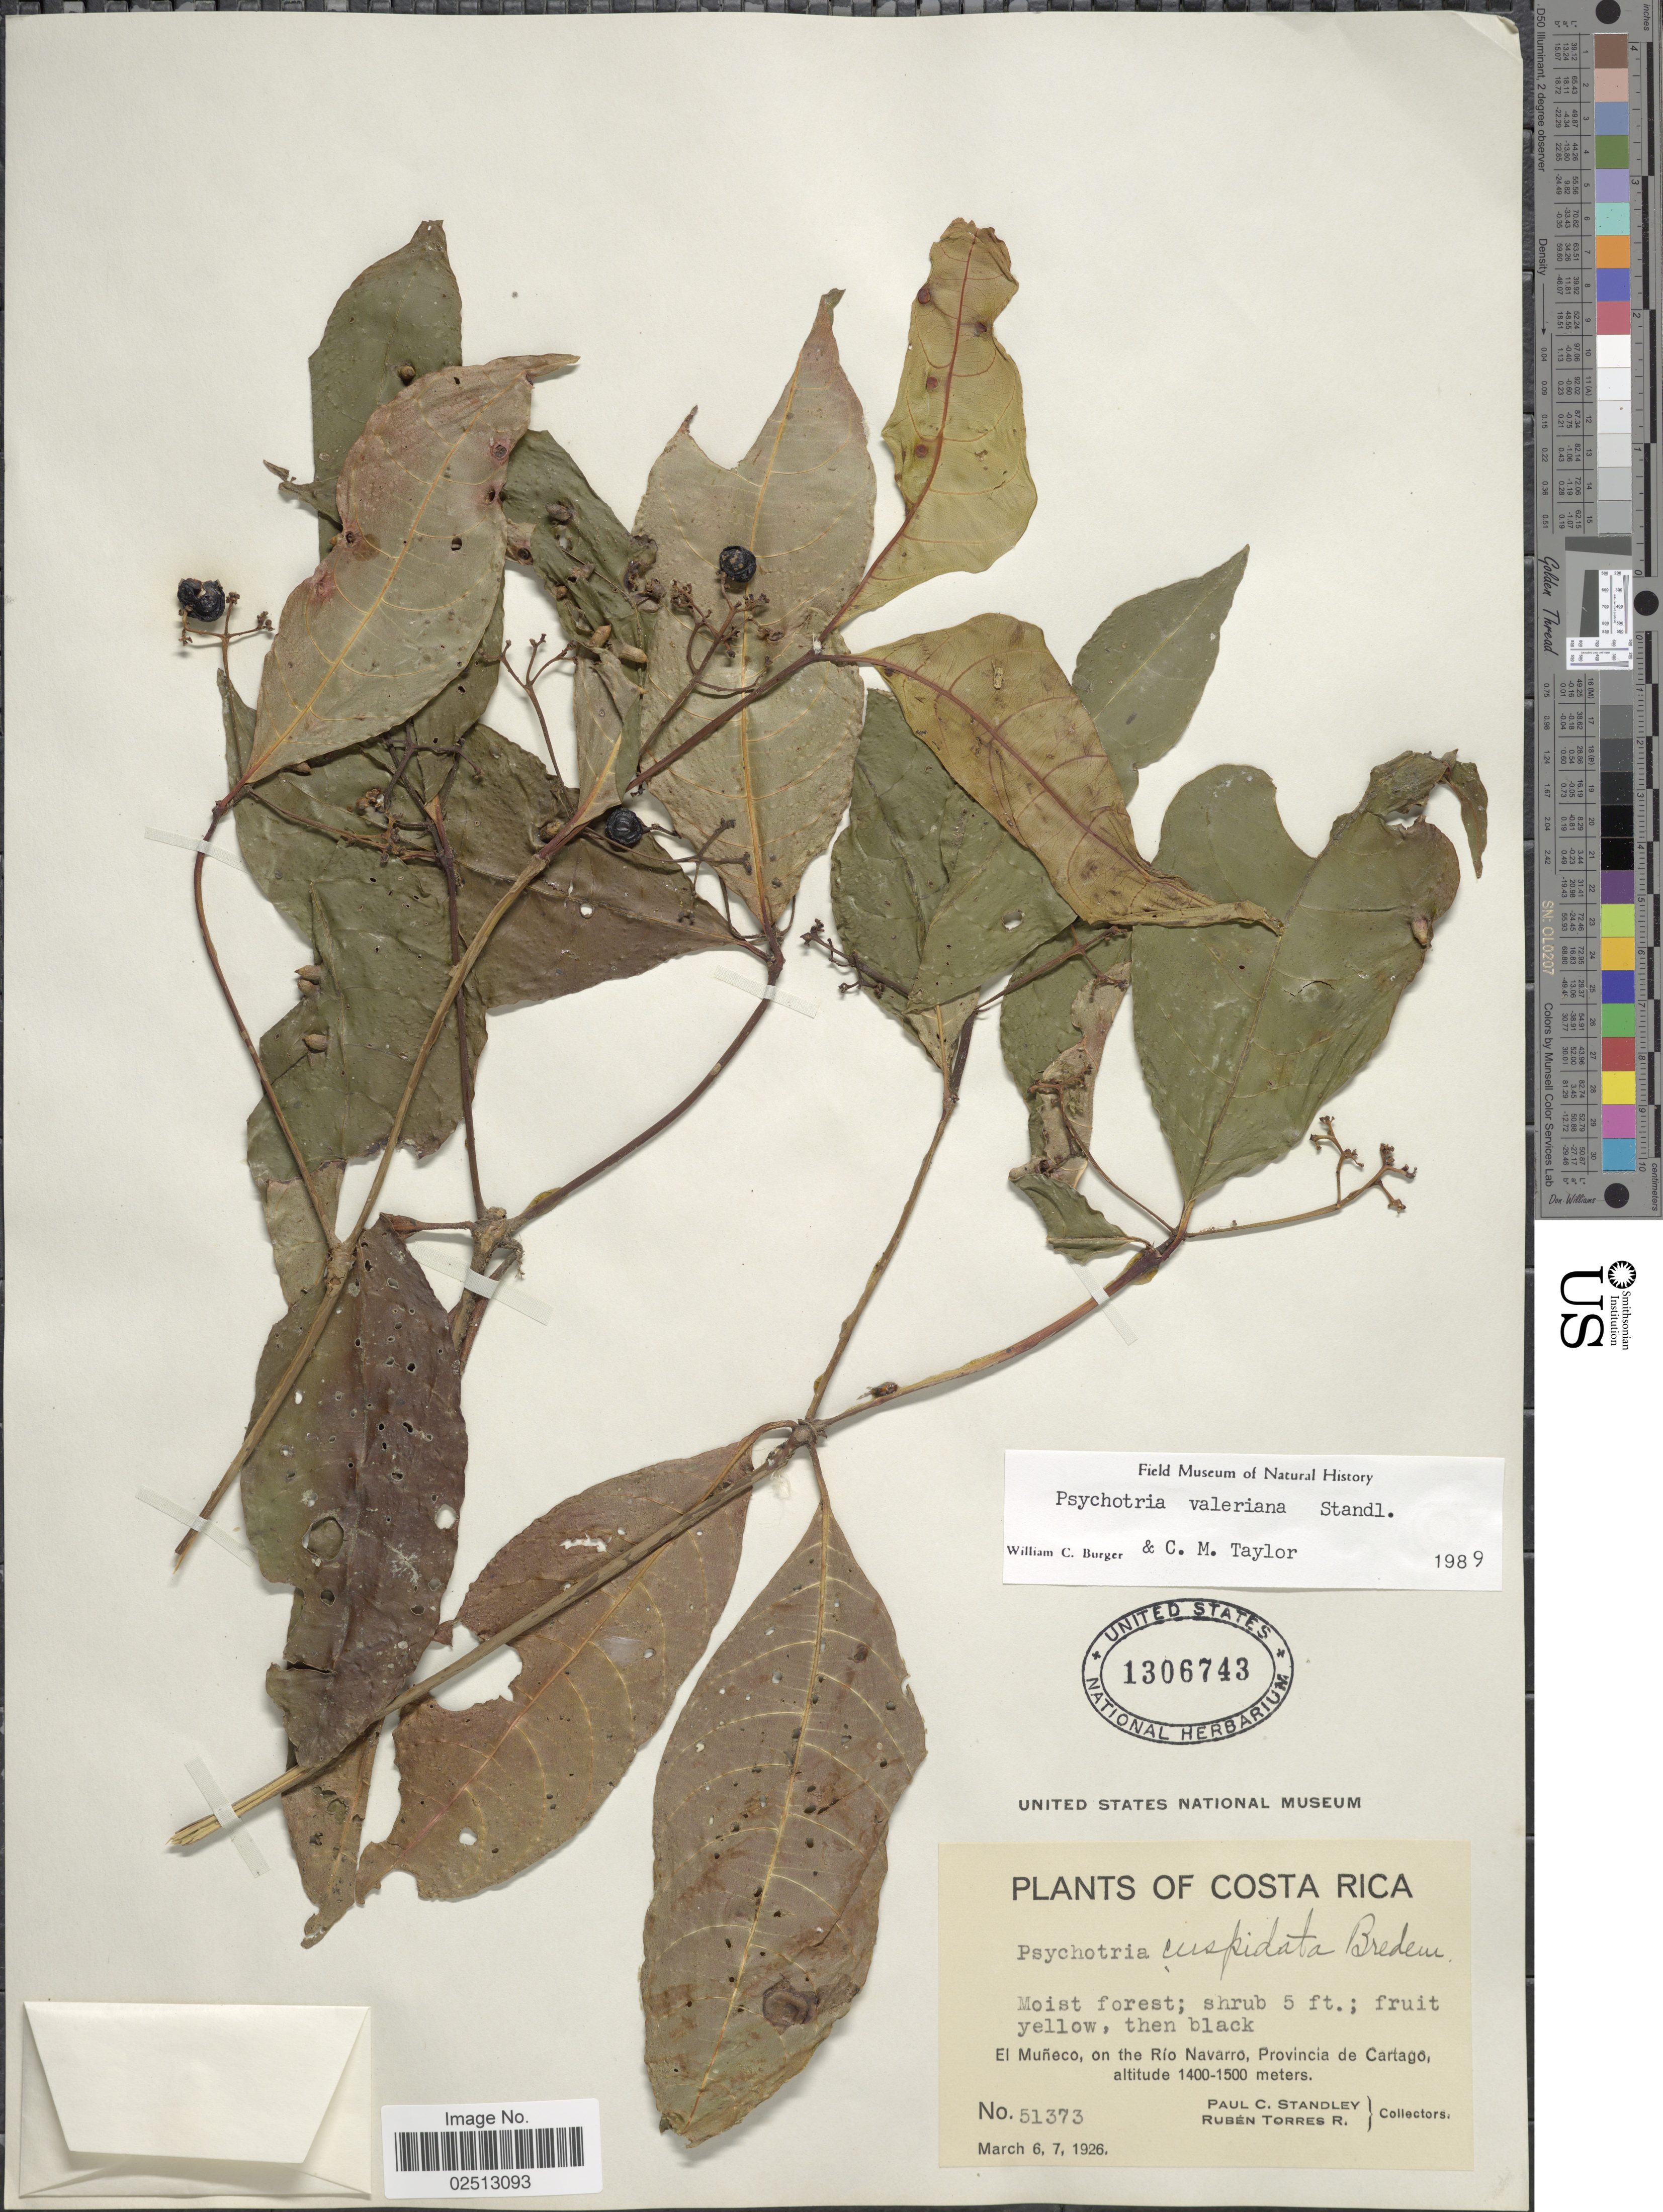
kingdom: Plantae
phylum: Tracheophyta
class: Magnoliopsida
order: Gentianales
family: Rubiaceae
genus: Psychotria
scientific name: Psychotria valeriana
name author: Standl.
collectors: P. C. Standley & R. Torres Rojas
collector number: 51373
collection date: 1926-03-06/1926-03-07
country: Costa Rica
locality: El Muneco, on the Rio Navarro, Provincia de Cartago.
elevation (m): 1400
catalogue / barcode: US 1306743